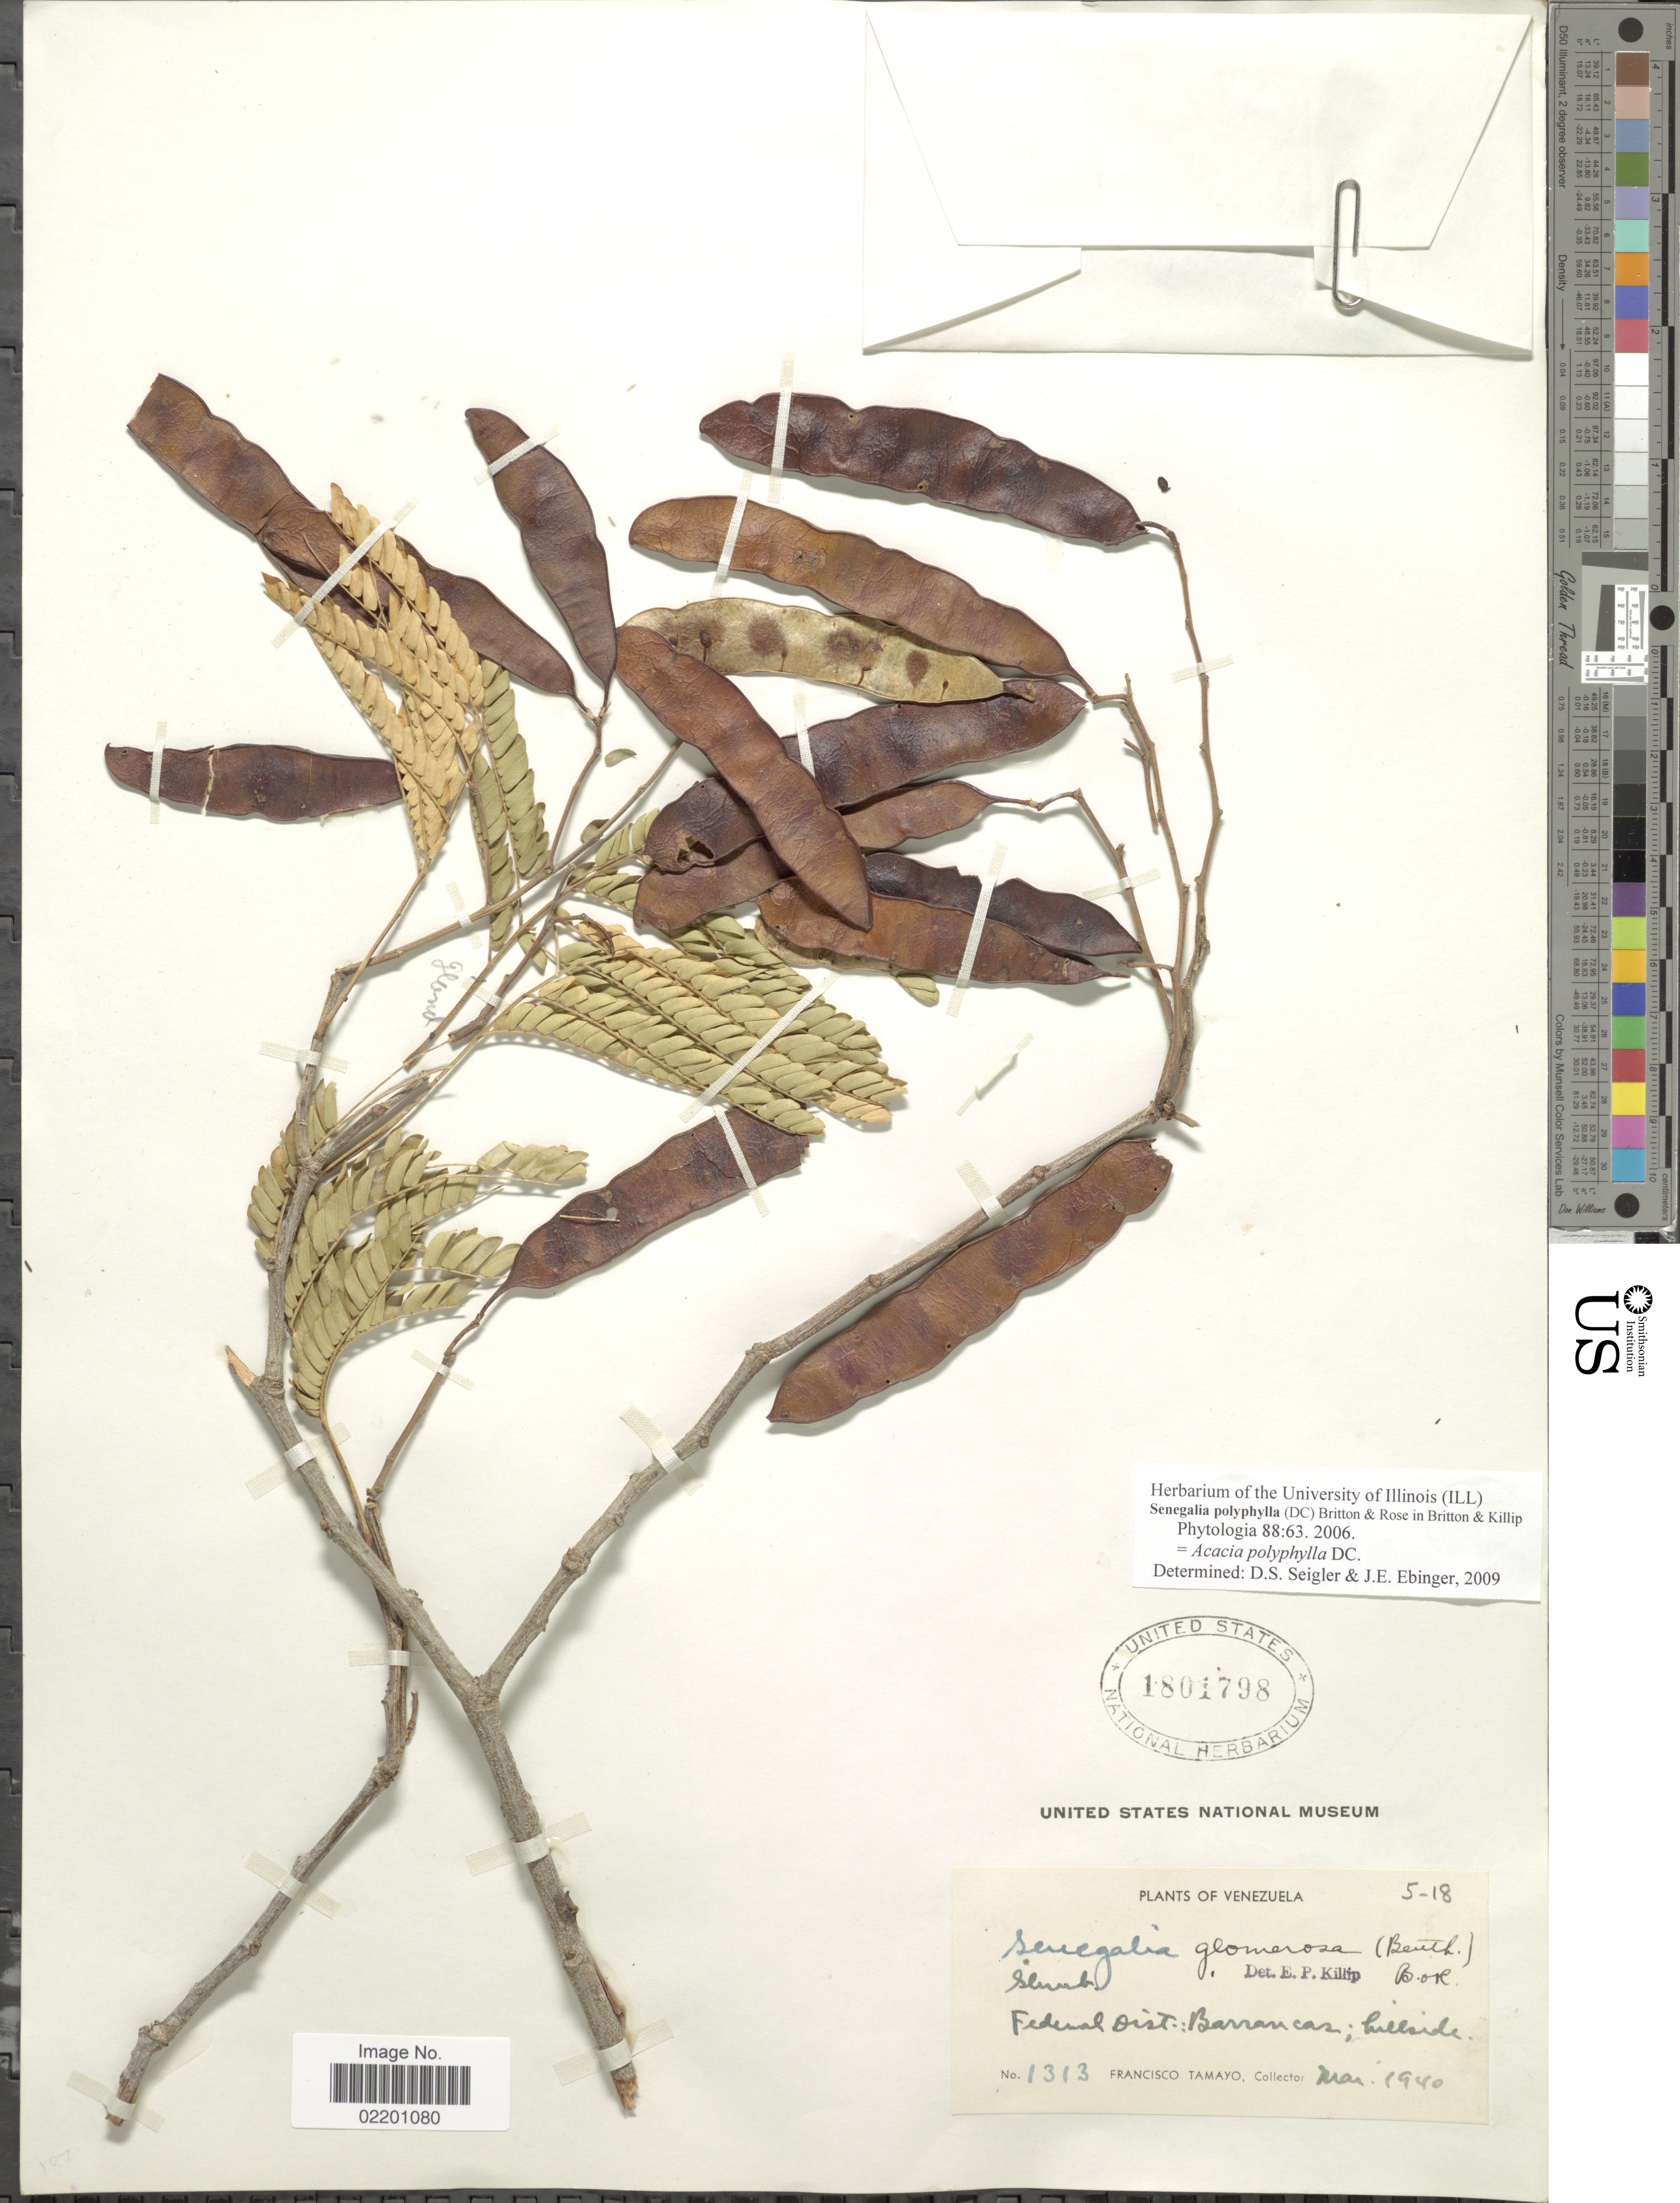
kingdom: Plantae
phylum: Tracheophyta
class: Magnoliopsida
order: Fabales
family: Fabaceae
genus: Senegalia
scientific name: Senegalia polyphylla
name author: (DC.) Britton & Rose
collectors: F. Tamayo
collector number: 1313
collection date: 1940-05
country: Venezuela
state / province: Distrito Federal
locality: Federal Dist.: Barrancas; hillside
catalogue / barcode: US 1801798